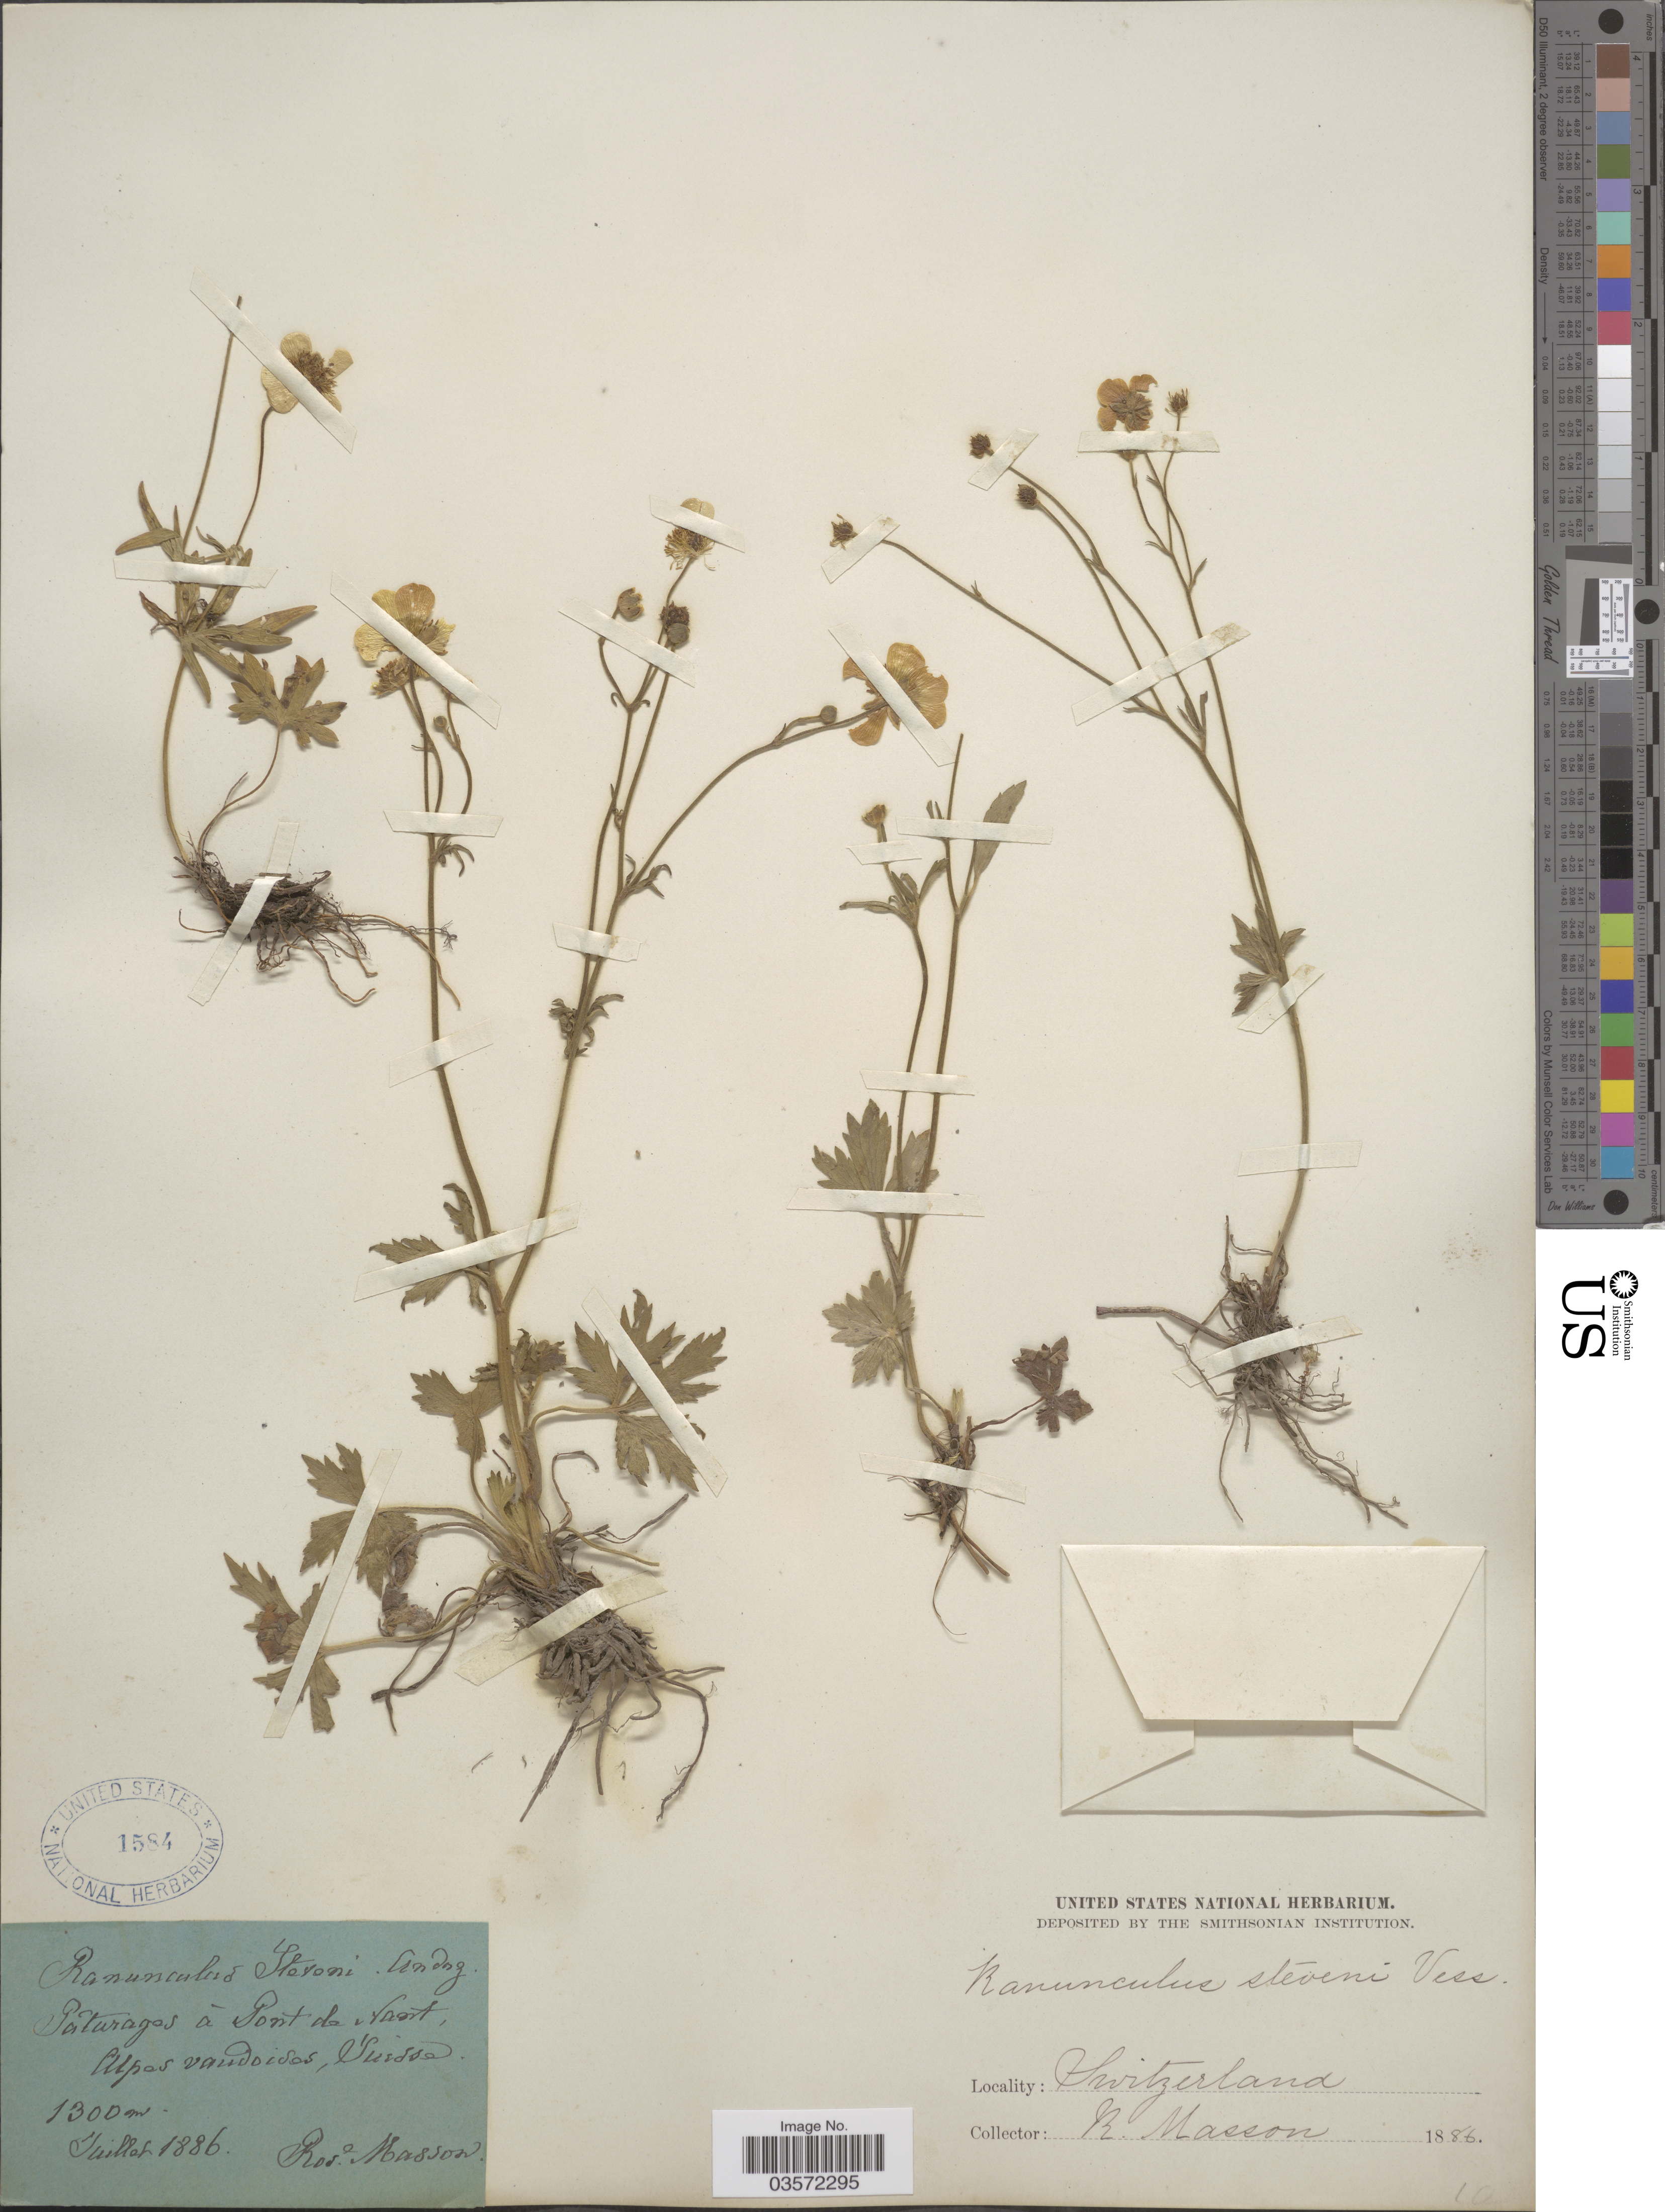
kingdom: Plantae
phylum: Tracheophyta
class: Magnoliopsida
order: Ranunculales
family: Ranunculaceae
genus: Ranunculus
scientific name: Ranunculus steveni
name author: Andrz. ex Besser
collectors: R. Masson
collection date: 1886-07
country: Switzerland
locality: Pâturages á Pont da Vast, Alpes vaudoises, Suisse.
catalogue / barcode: US 1584